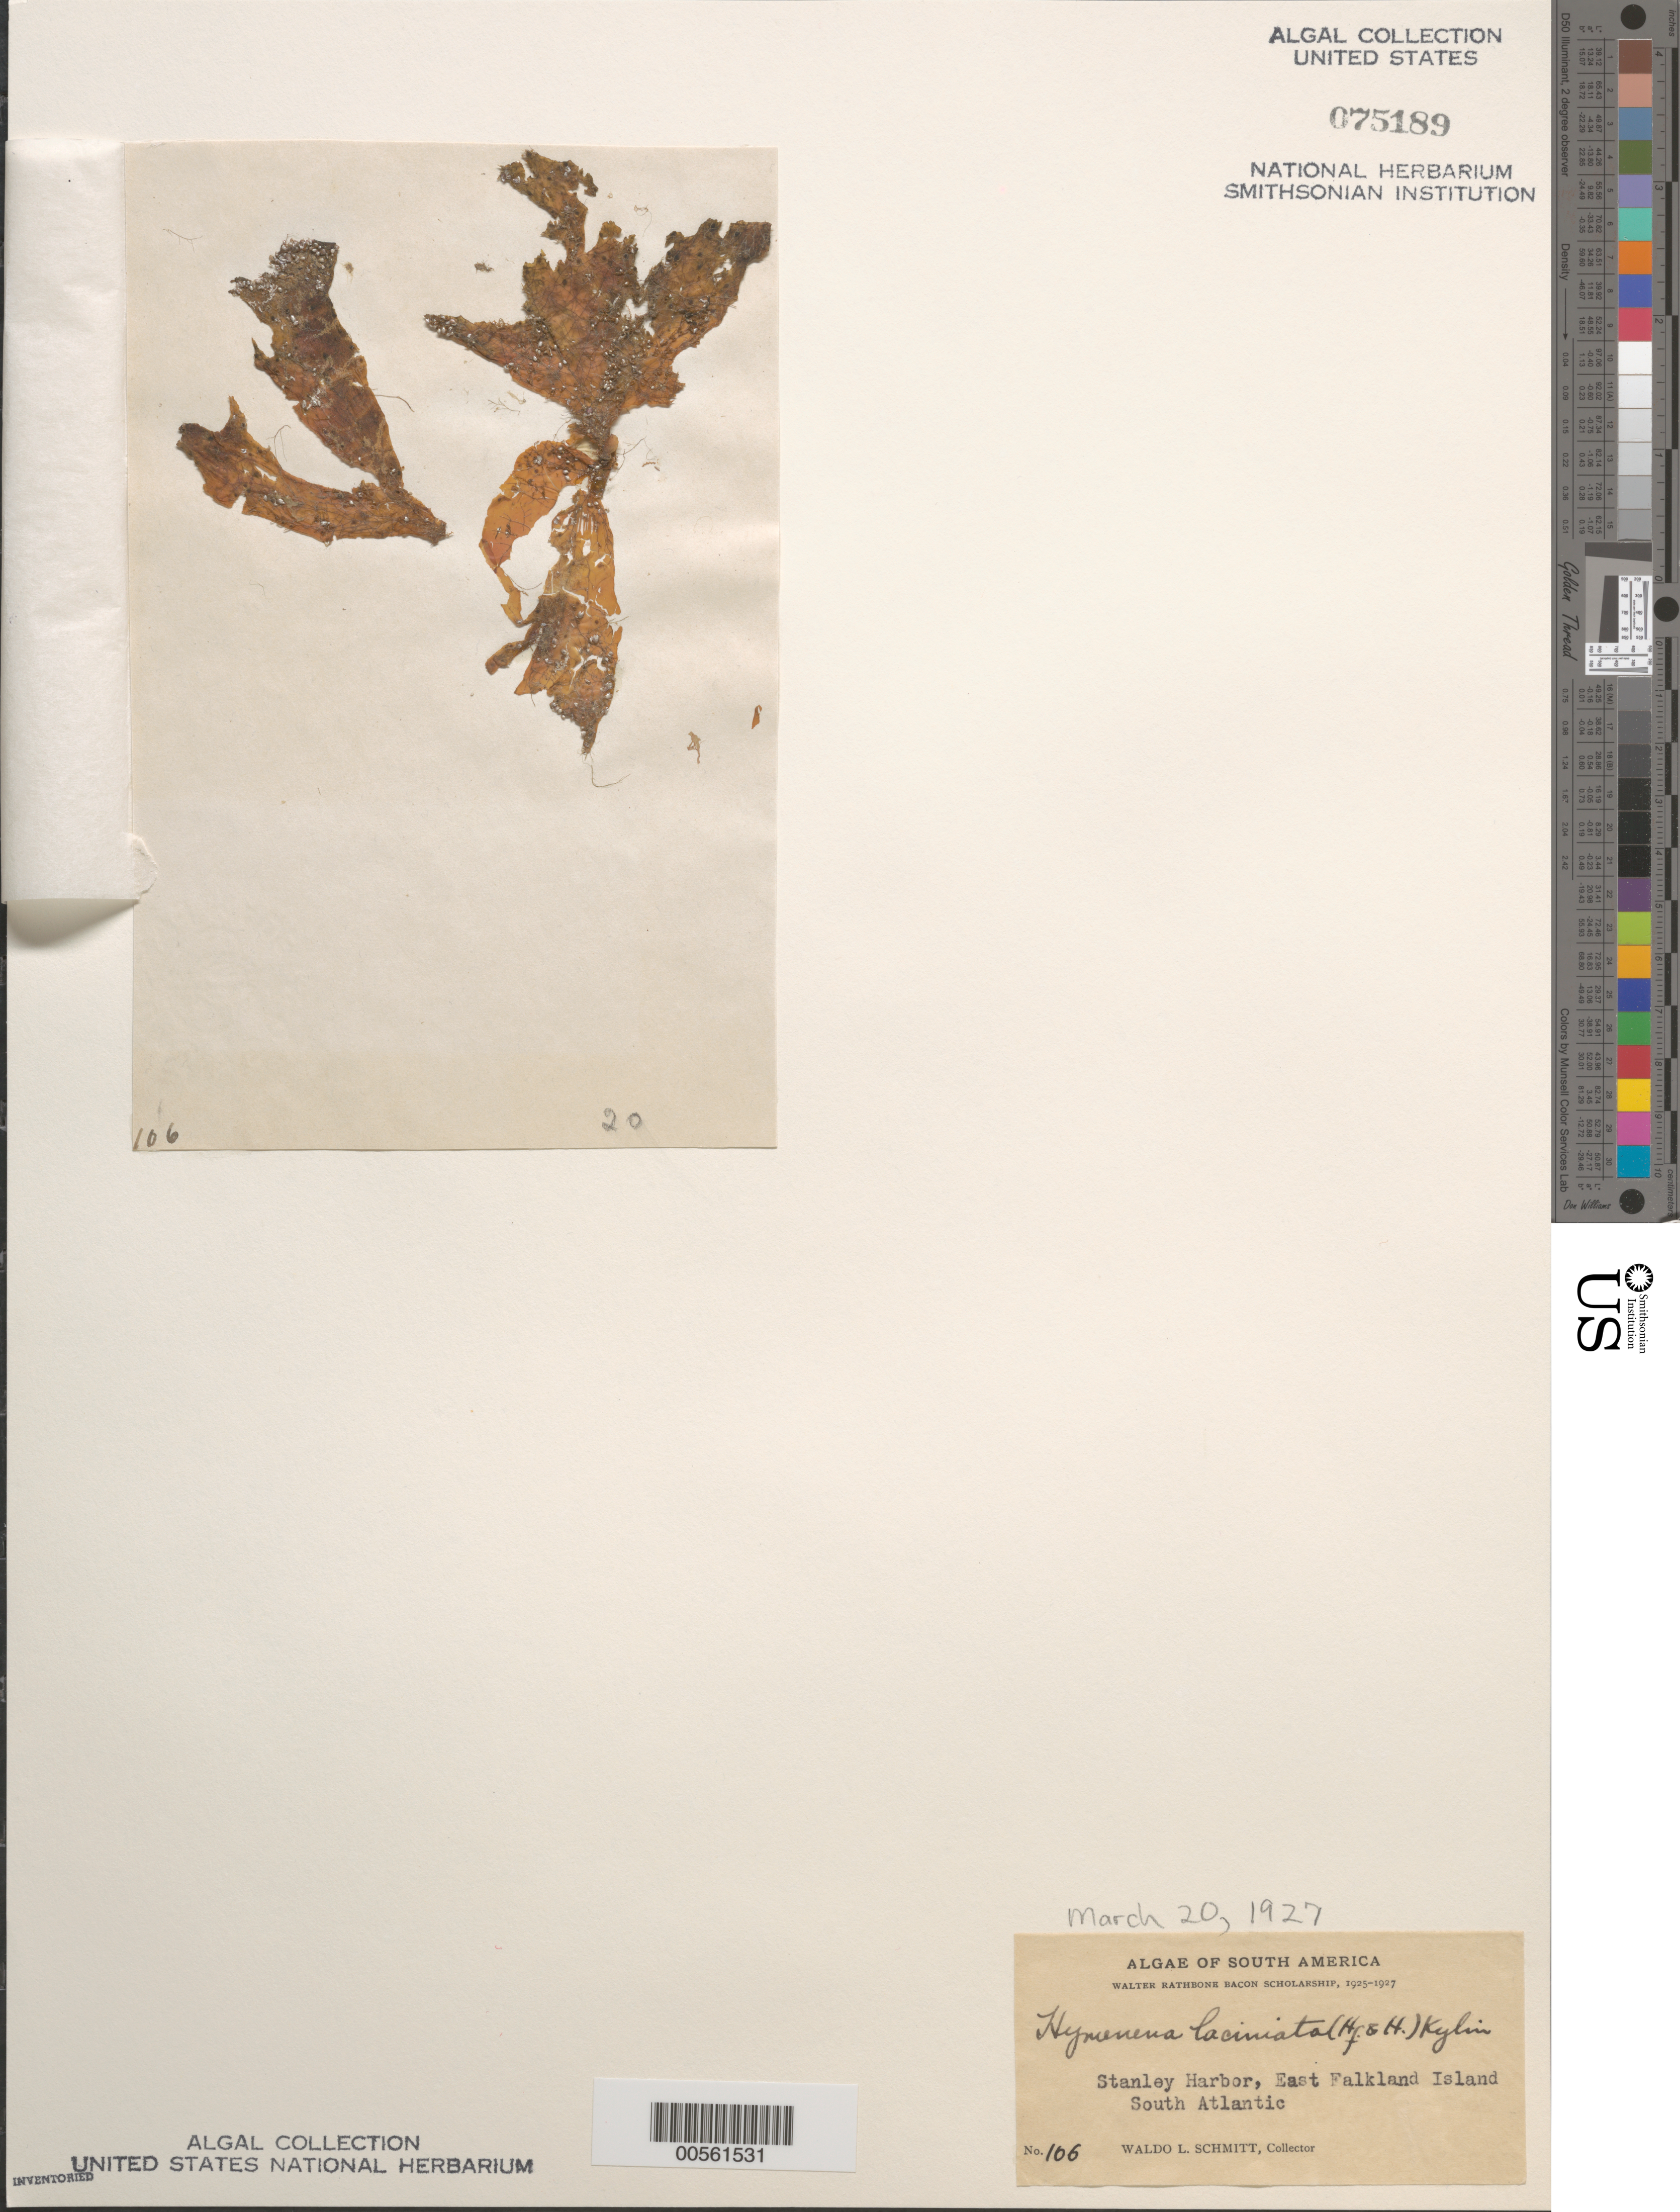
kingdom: Plantae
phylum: Rhodophyta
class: Florideophyceae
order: Ceramiales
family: Delesseriaceae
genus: Hymenena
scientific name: Hymenena laciniata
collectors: W. L. Schmitt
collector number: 106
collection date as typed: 20 Mar 1927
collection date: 1927-03-20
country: Falkland Islands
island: East Falkland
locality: Stanley Harbor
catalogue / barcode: US 75189